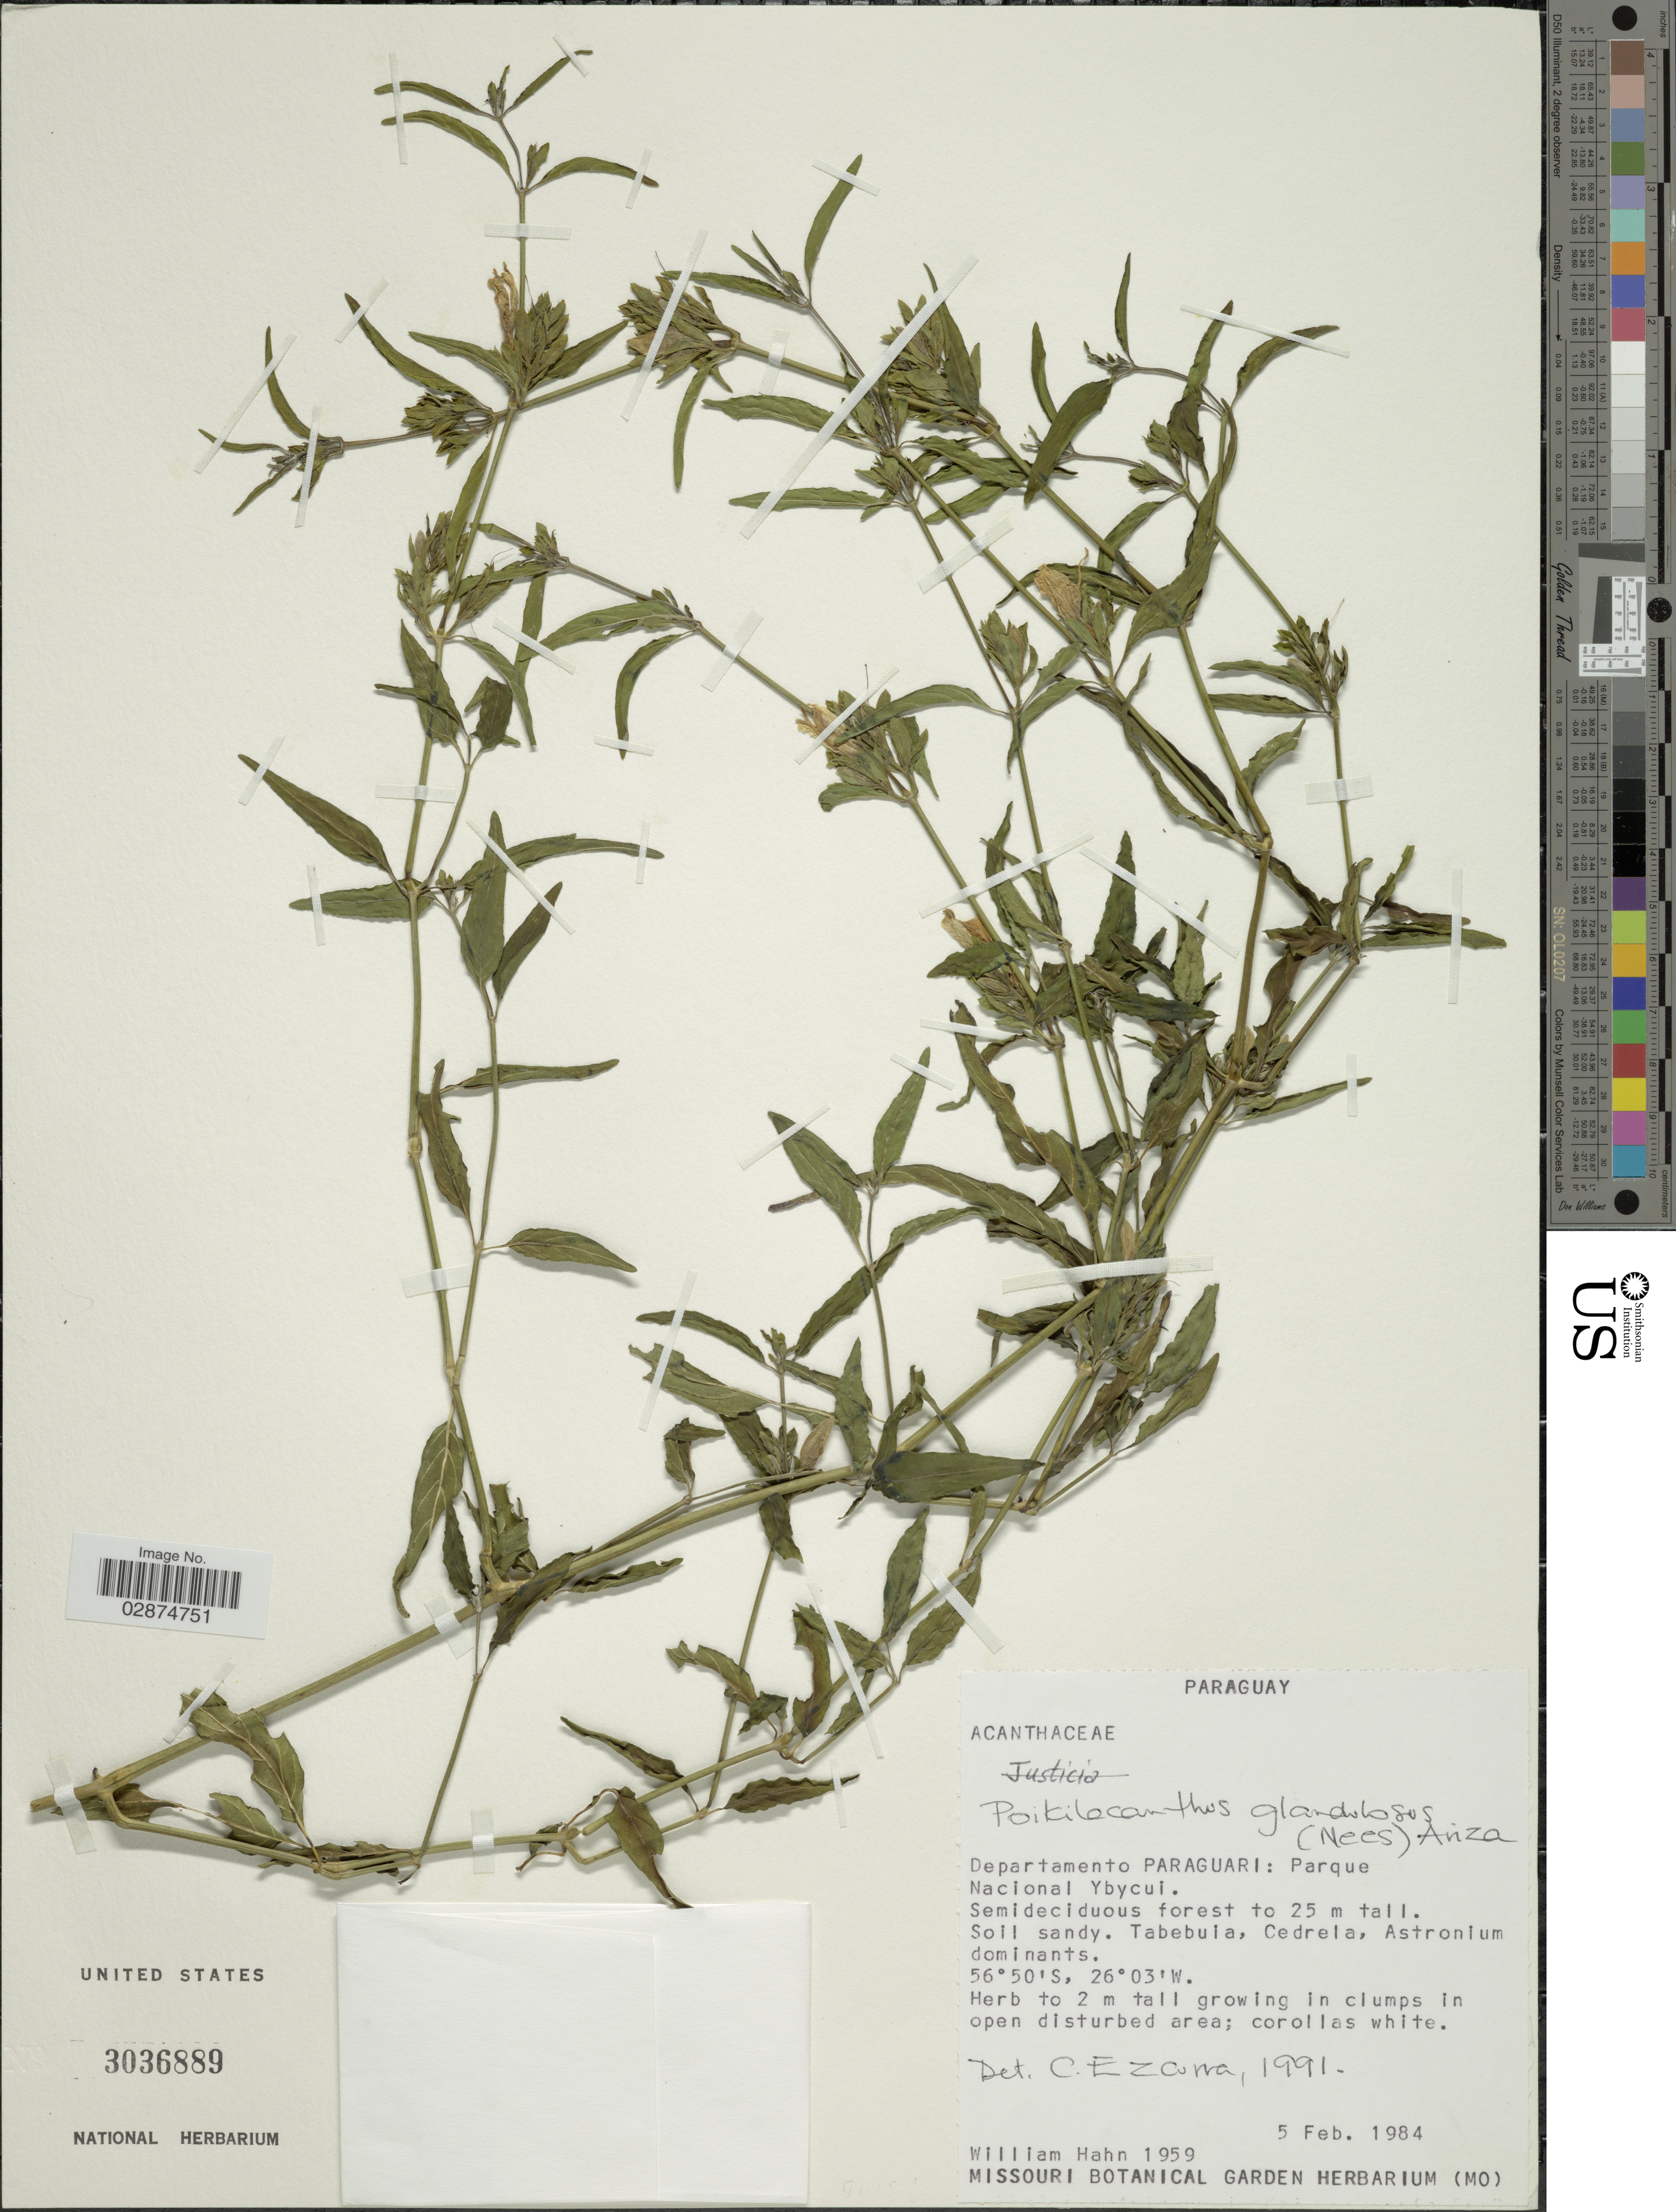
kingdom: Plantae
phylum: Tracheophyta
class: Magnoliopsida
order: Lamiales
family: Acanthaceae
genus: Poikilacanthus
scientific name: Poikilacanthus glandulosus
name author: (Nees) Ariza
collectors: W. J. Hahn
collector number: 1959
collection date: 1984-02-05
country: Paraguay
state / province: Paraguari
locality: Departamento Paraguari: Parque Nacional Ybycui.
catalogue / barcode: US 3036889